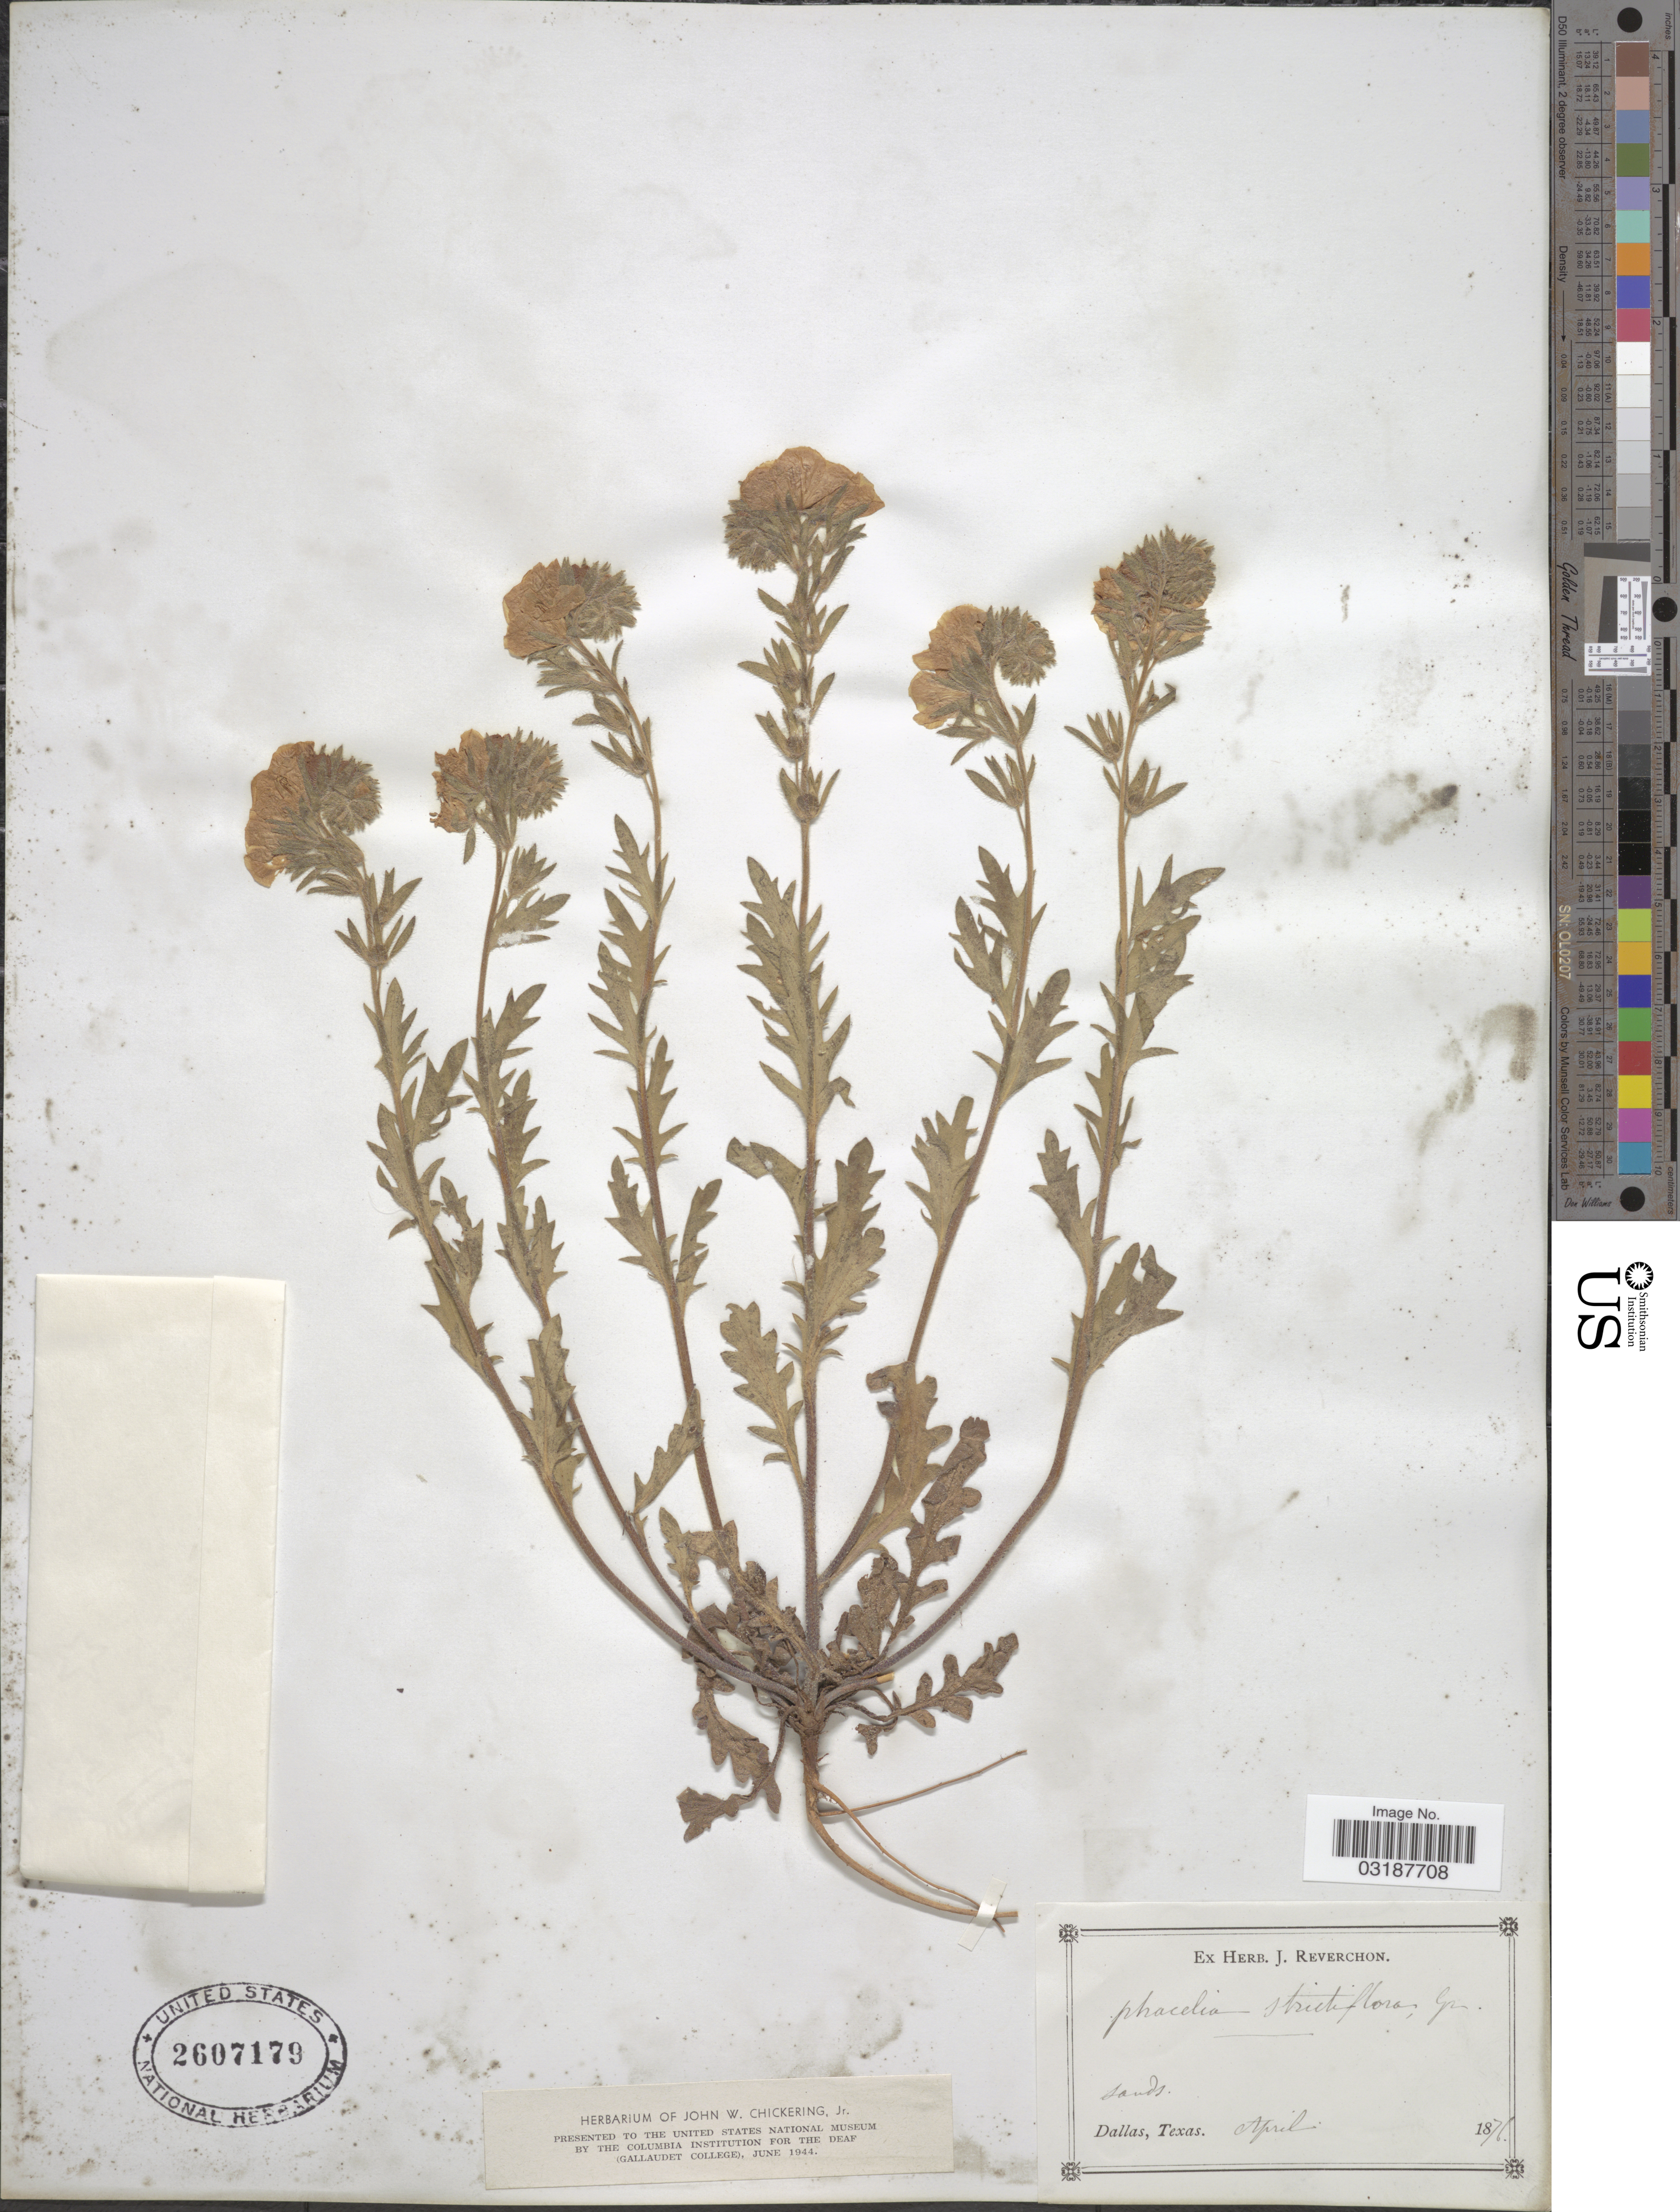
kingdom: Plantae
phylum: Tracheophyta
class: Magnoliopsida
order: Boraginales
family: Hydrophyllaceae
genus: Phacelia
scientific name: Phacelia strictiflora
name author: (Engelm. & A. Gray) A. Gray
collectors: ex herb. J. Reverchon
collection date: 1876-04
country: United States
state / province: Texas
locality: Dallas.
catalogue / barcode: US 2607179